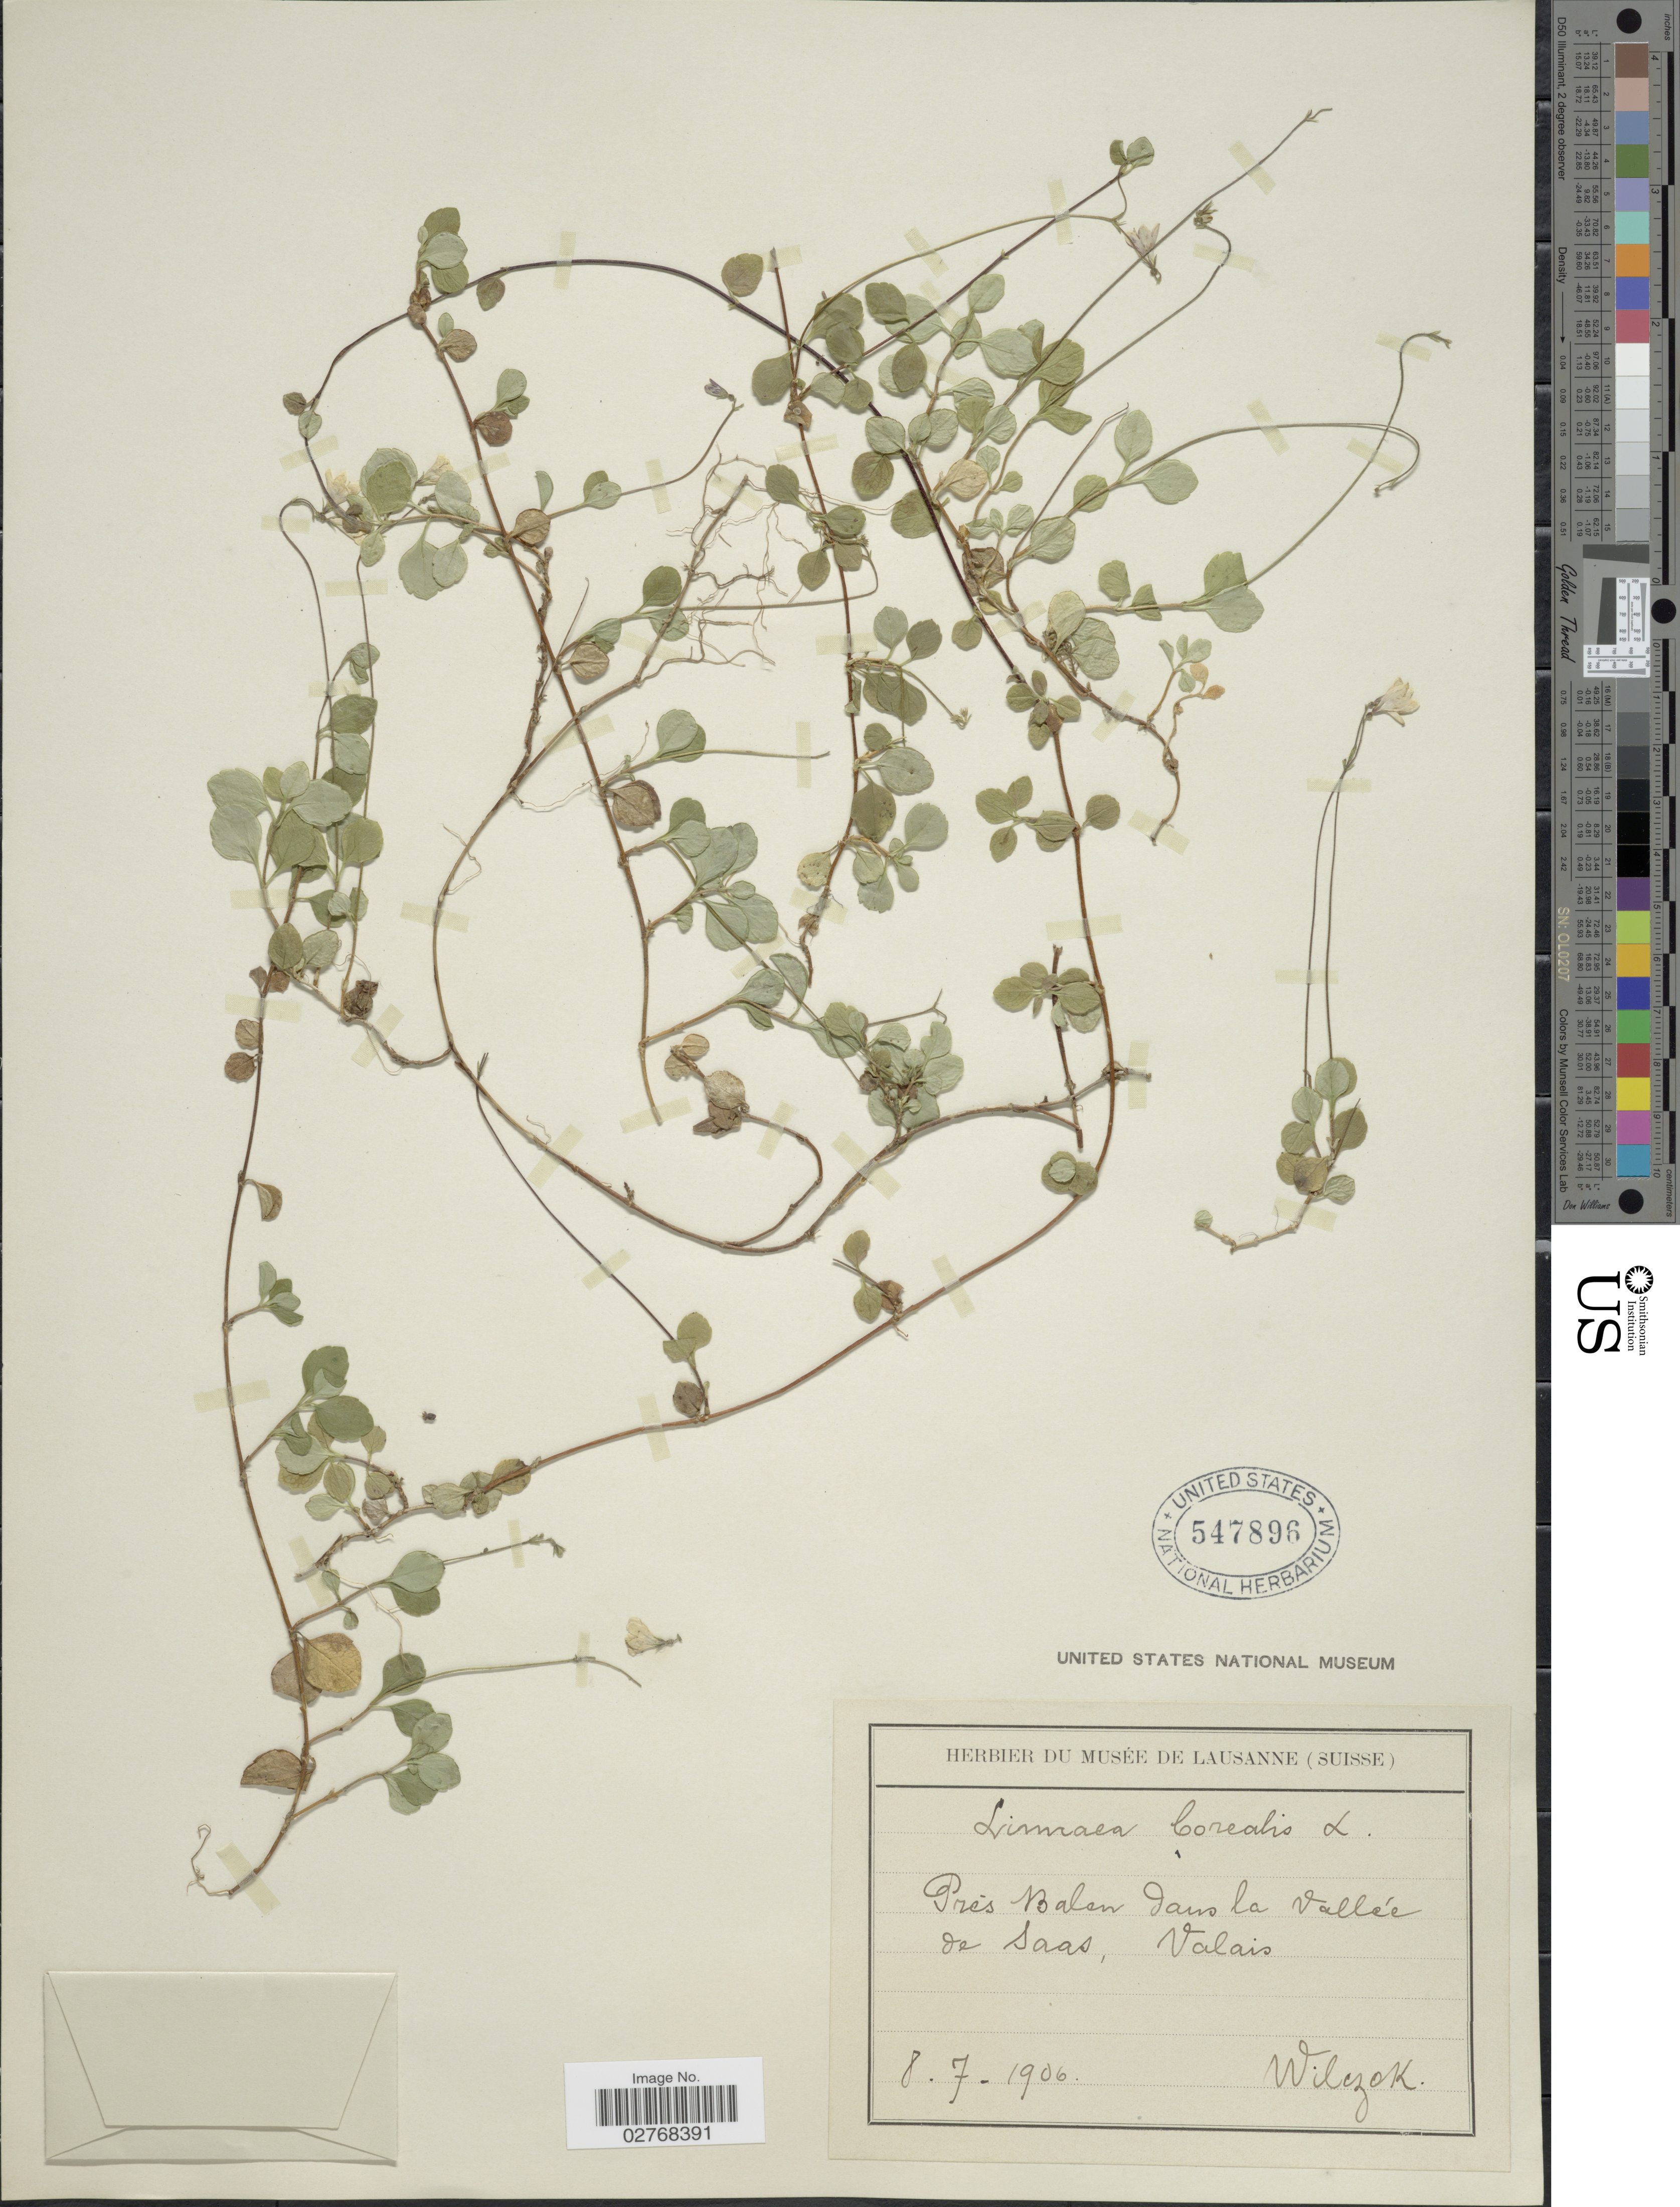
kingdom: Plantae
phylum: Tracheophyta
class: Magnoliopsida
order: Dipsacales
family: Caprifoliaceae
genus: Linnaea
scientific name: Linnaea borealis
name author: L.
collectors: Wilczek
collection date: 1906-07-08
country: Switzerland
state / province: Valais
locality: Prés Balen dans la Vallée de Saas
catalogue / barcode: US 547896